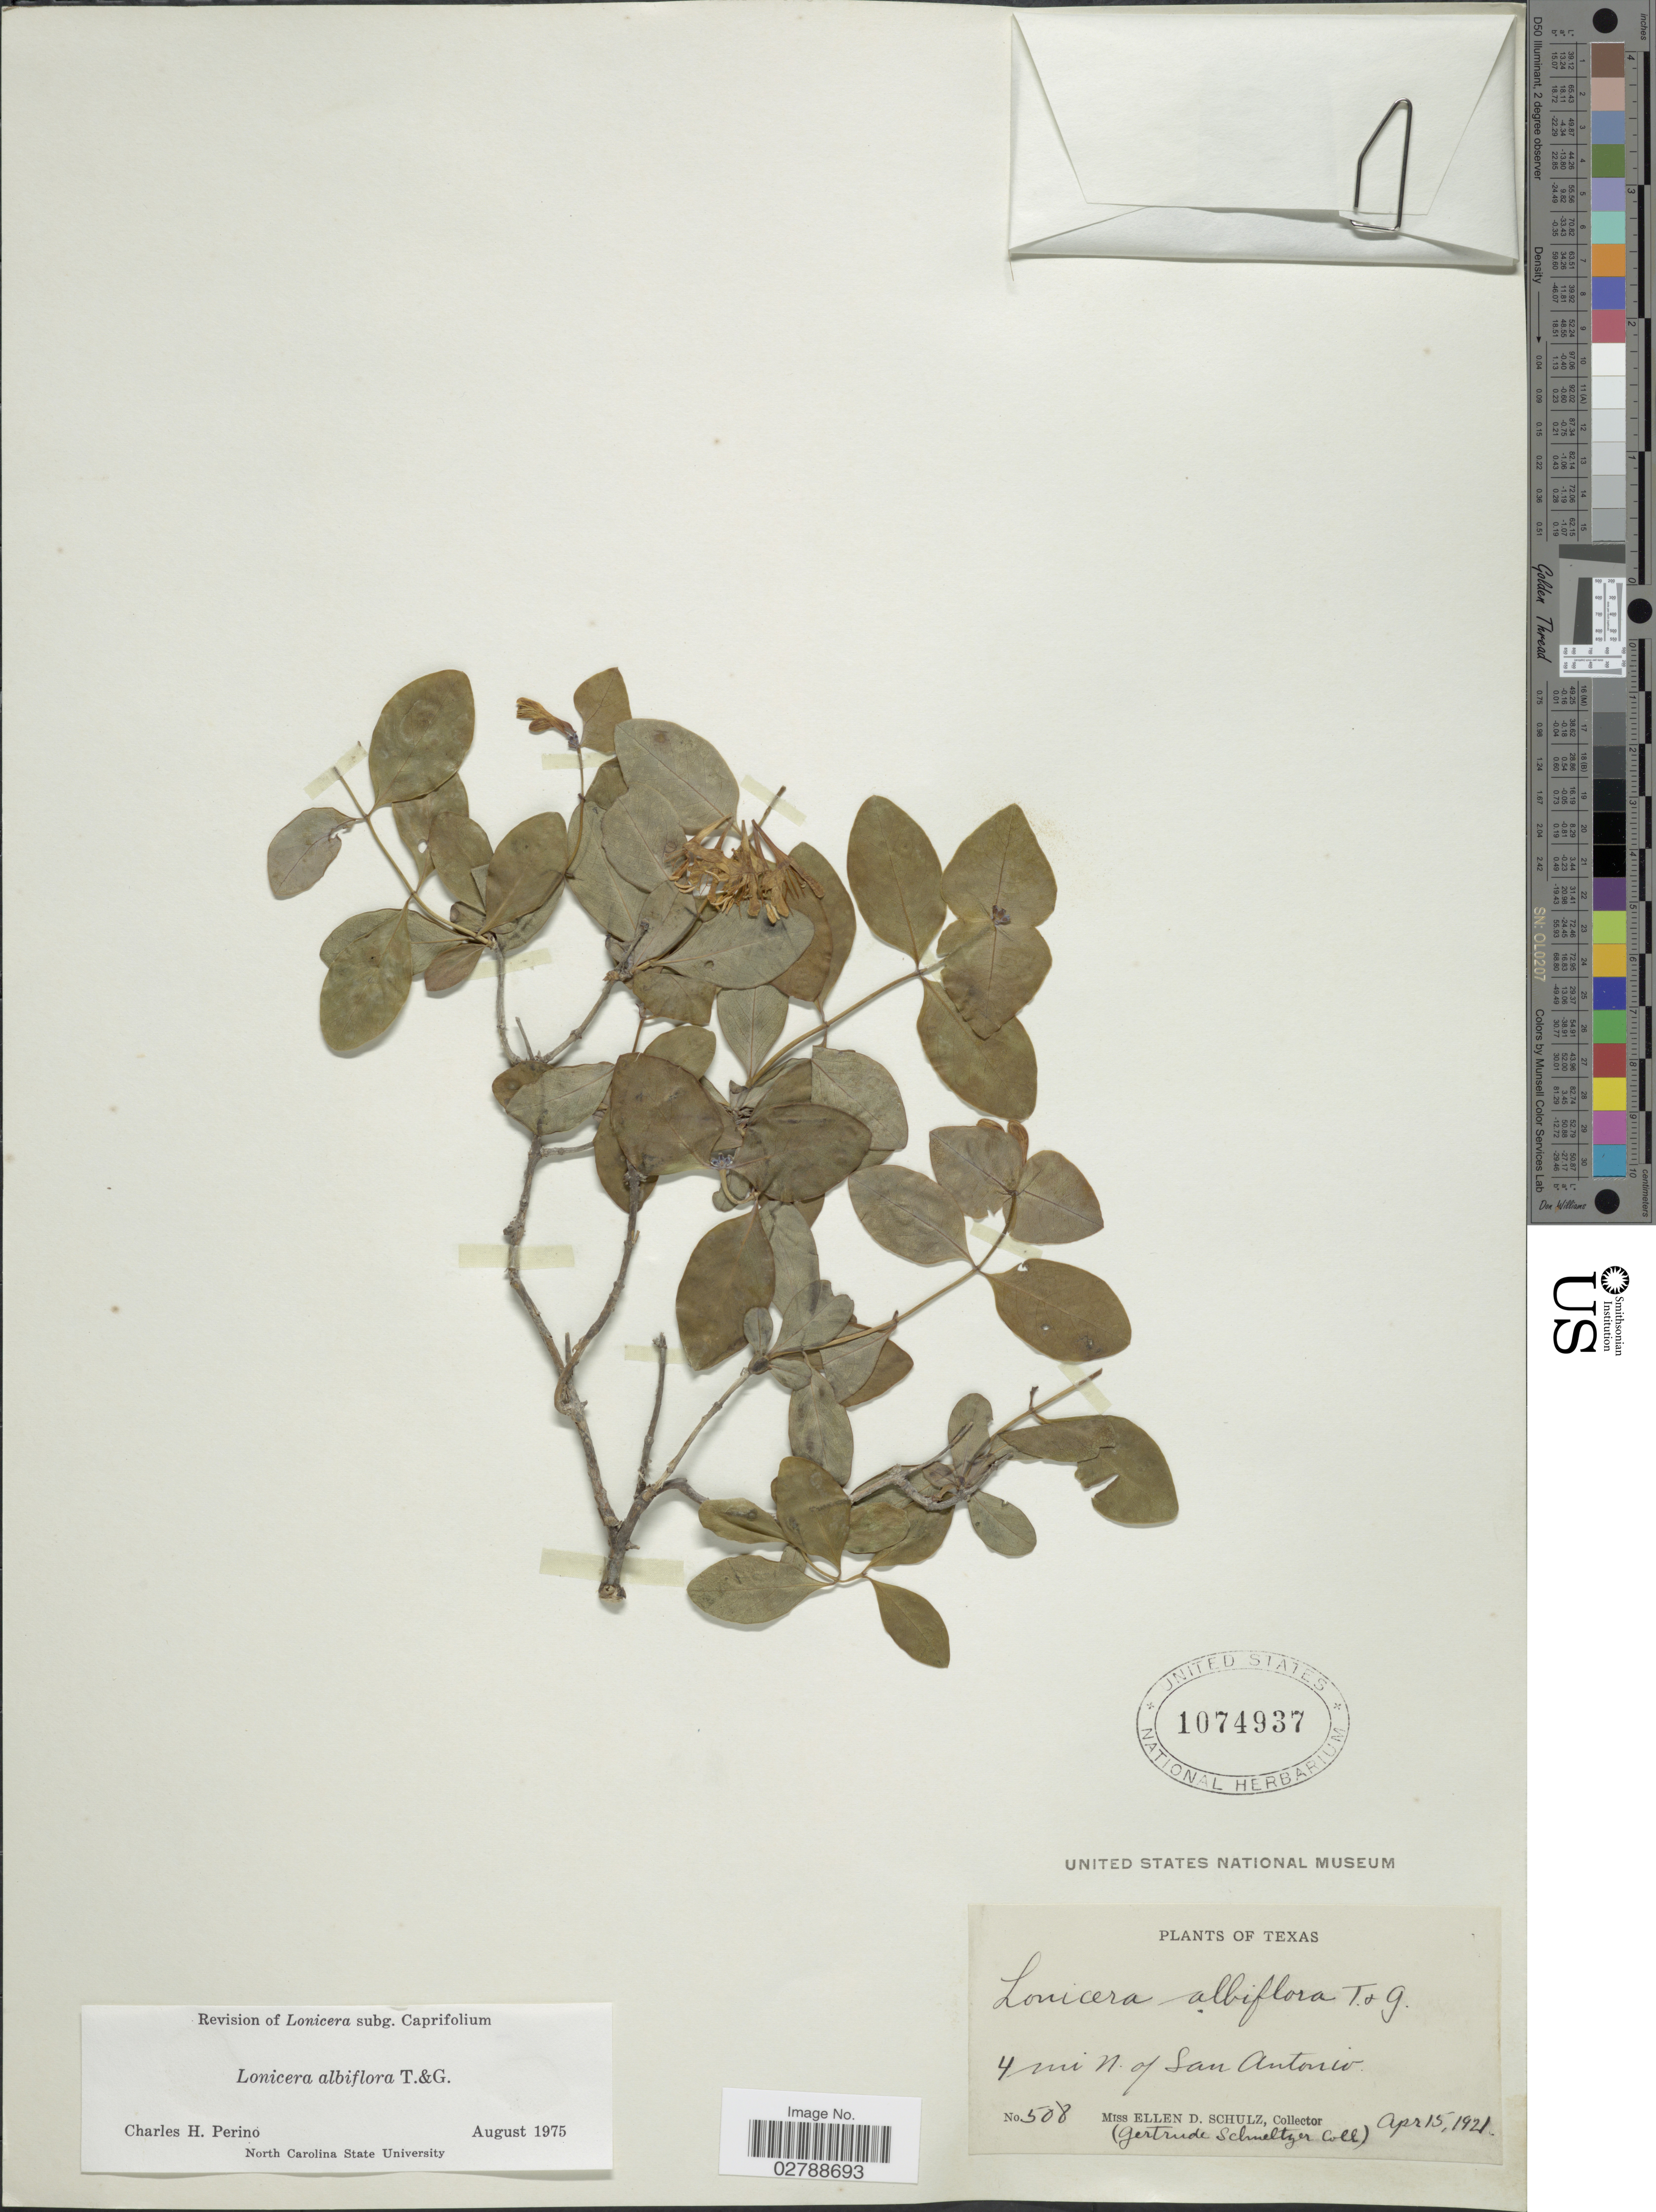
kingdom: Plantae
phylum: Tracheophyta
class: Magnoliopsida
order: Dipsacales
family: Caprifoliaceae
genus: Lonicera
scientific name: Lonicera albiflora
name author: Torr. & A. Gray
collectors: E. D. Schulz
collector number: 508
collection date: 1921-04-15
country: United States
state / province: Texas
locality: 4 mi N of San Antonio.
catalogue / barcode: US 1074937